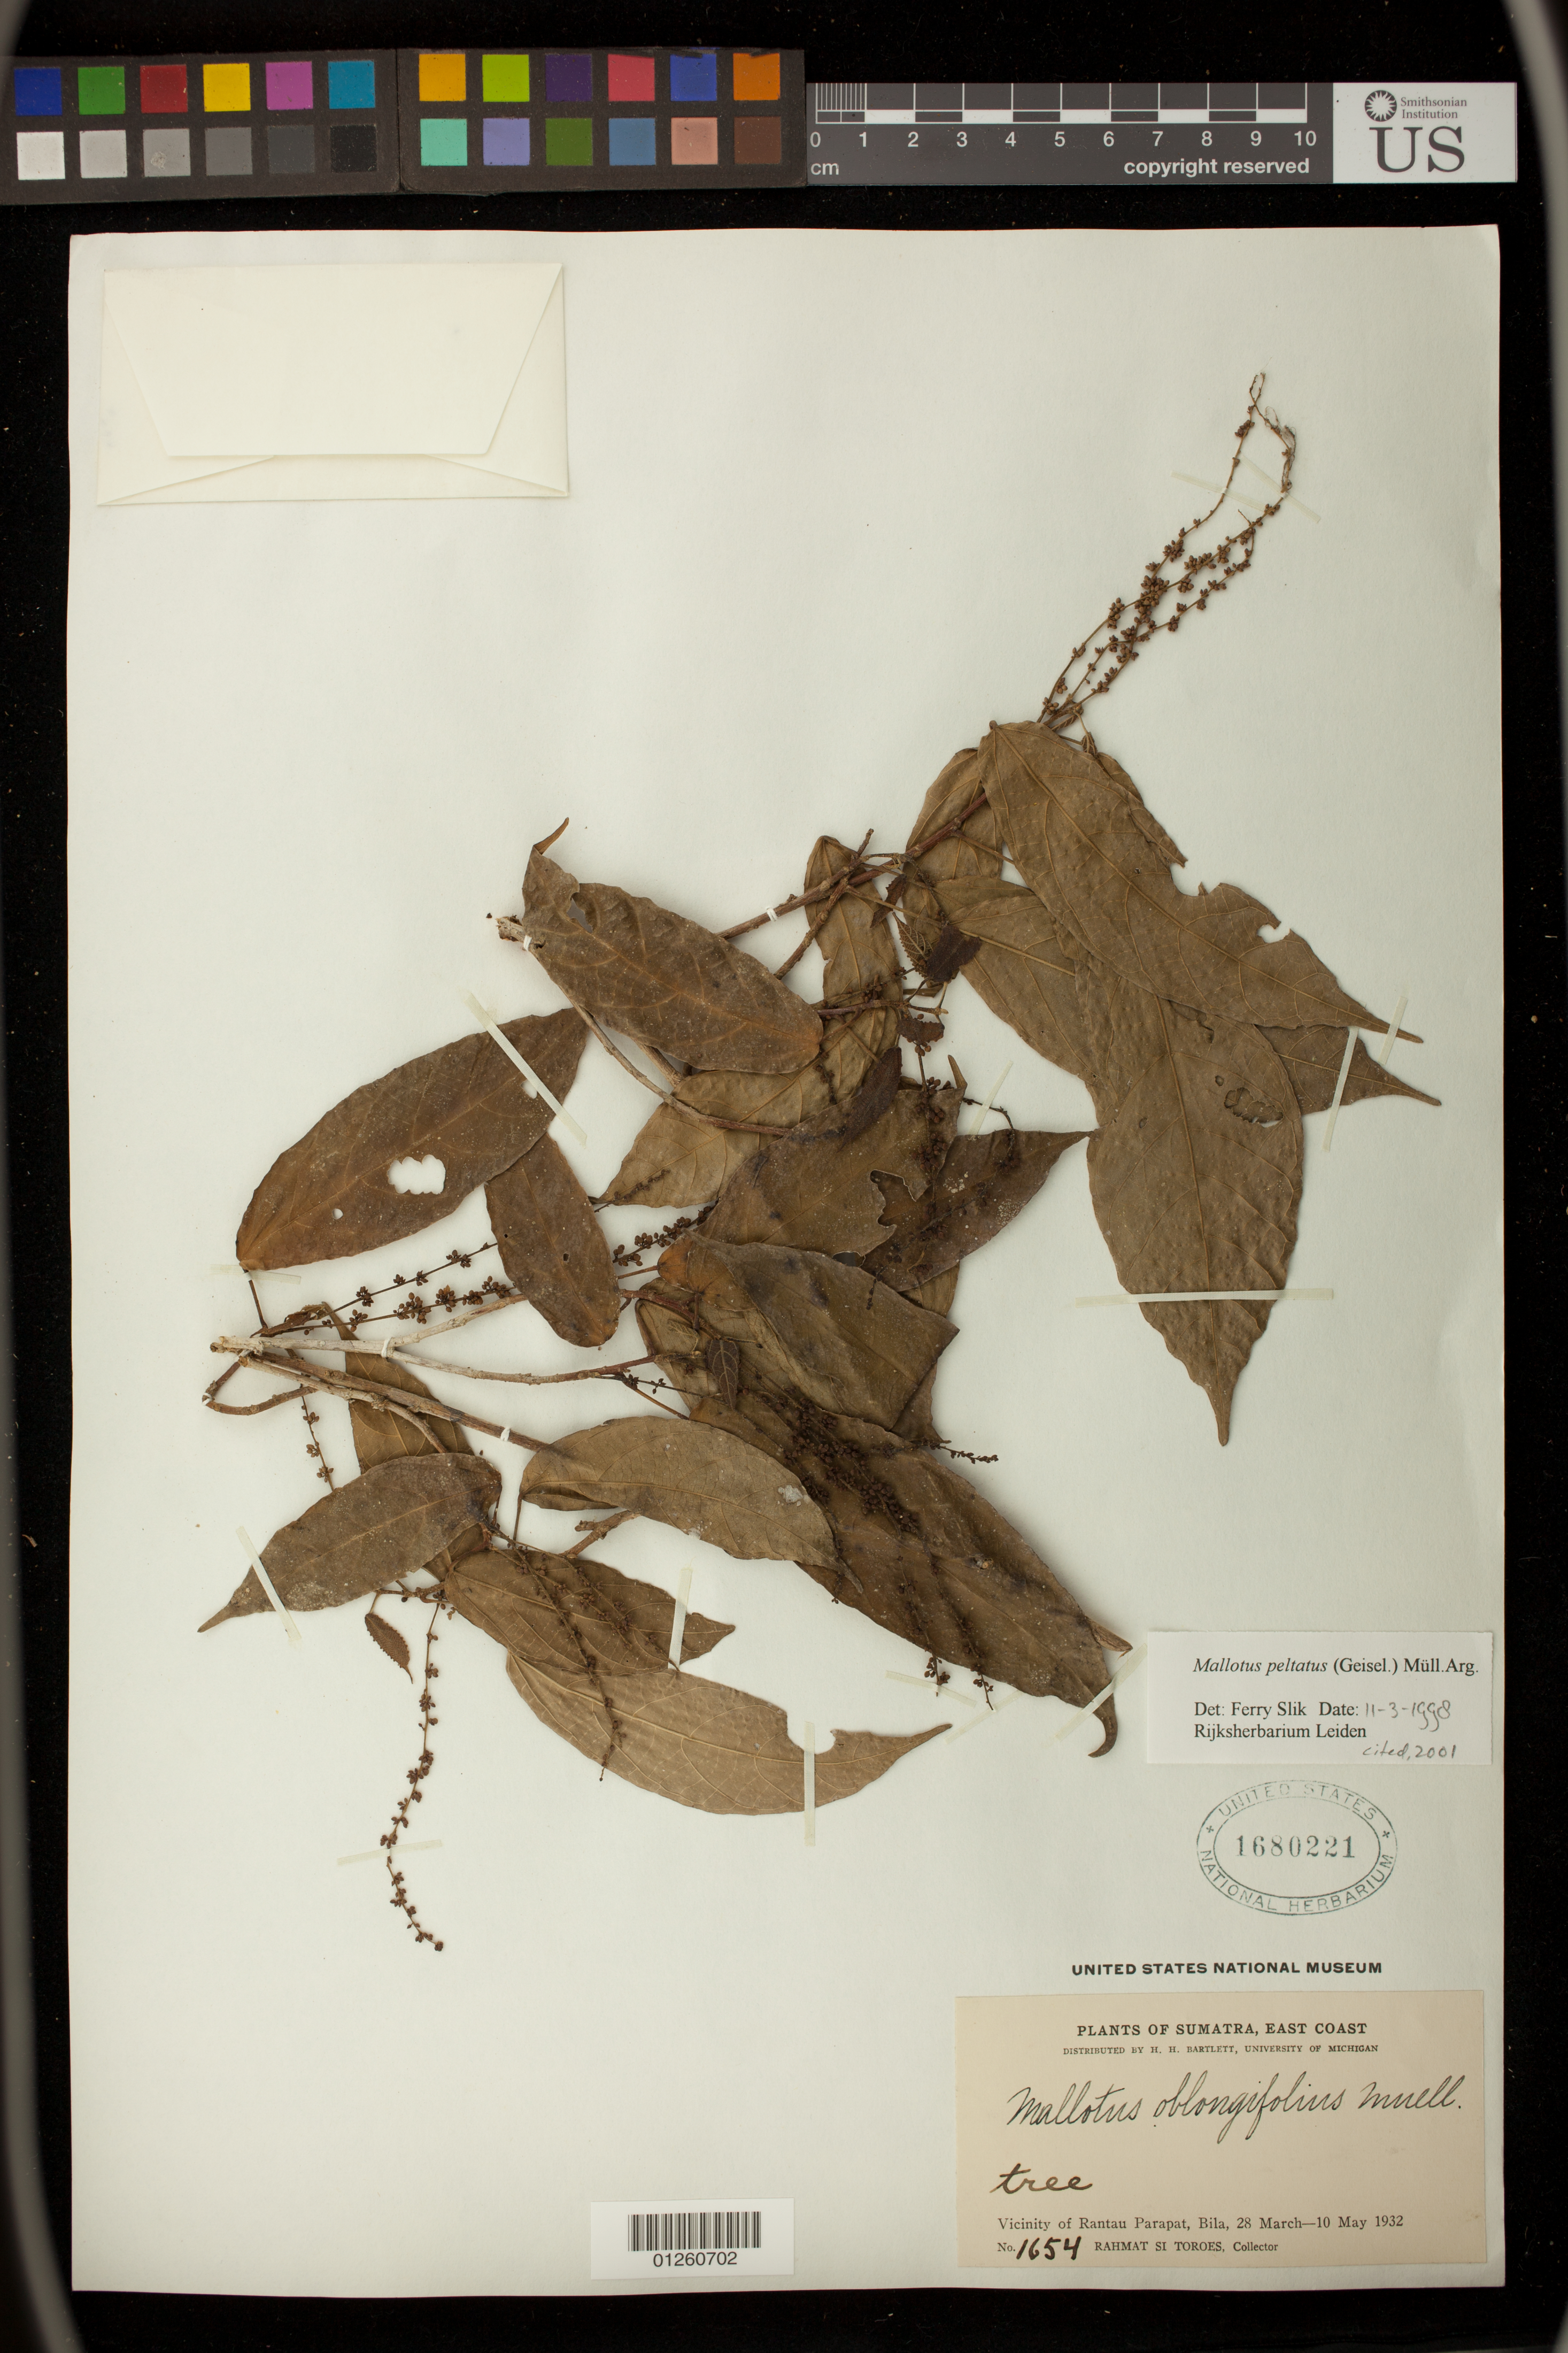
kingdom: Plantae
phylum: Tracheophyta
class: Magnoliopsida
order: Malpighiales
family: Euphorbiaceae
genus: Mallotus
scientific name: Mallotus peltatus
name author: (Geiseler) Müll. Arg.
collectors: Rahmat Si Boeea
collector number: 1654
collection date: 1932-03-28/1932-05-10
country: Indonesia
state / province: Sumatra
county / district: Sumatera Utara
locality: Vicinity of Rantau Prapat, Bila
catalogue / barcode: US 1680221